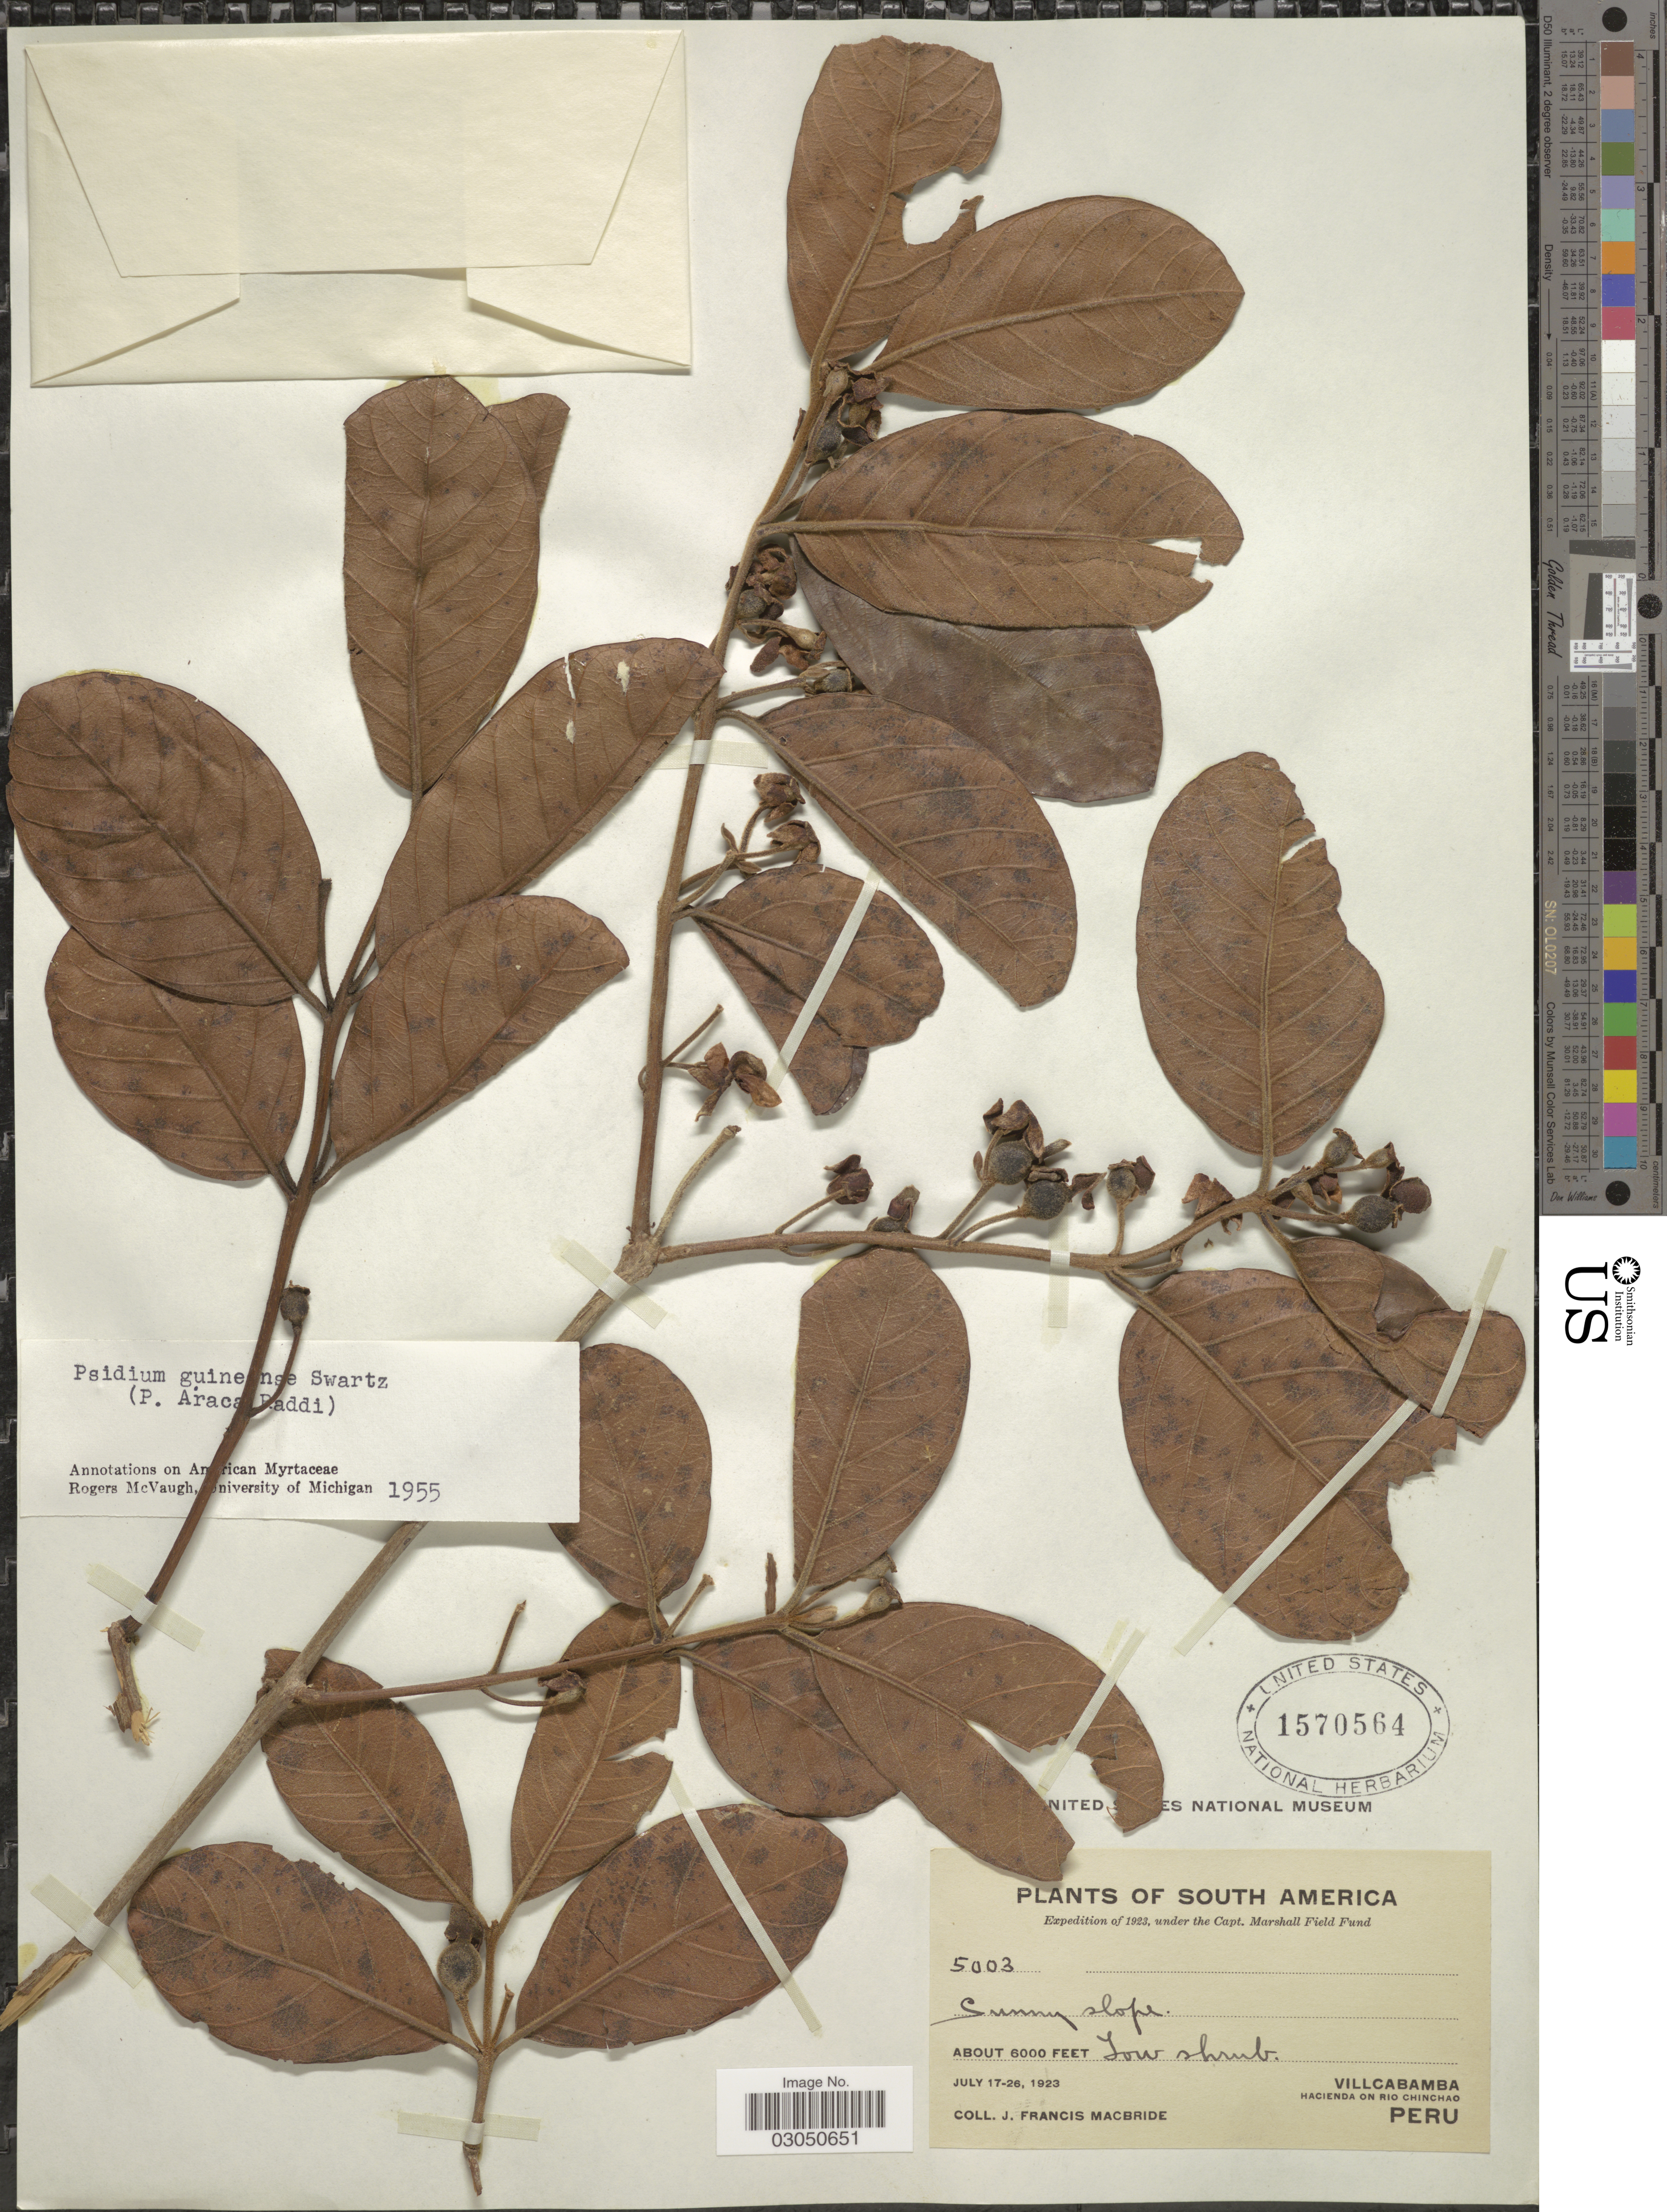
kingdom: Plantae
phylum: Tracheophyta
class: Magnoliopsida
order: Myrtales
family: Myrtaceae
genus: Psidium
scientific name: Psidium guineense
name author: Sw.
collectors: J. F. Macbride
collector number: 5003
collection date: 1923-07-17/1923-07-26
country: Peru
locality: Villcabamba, Hacienda on Rio Chinchao.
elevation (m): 1829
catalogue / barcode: US 1570564